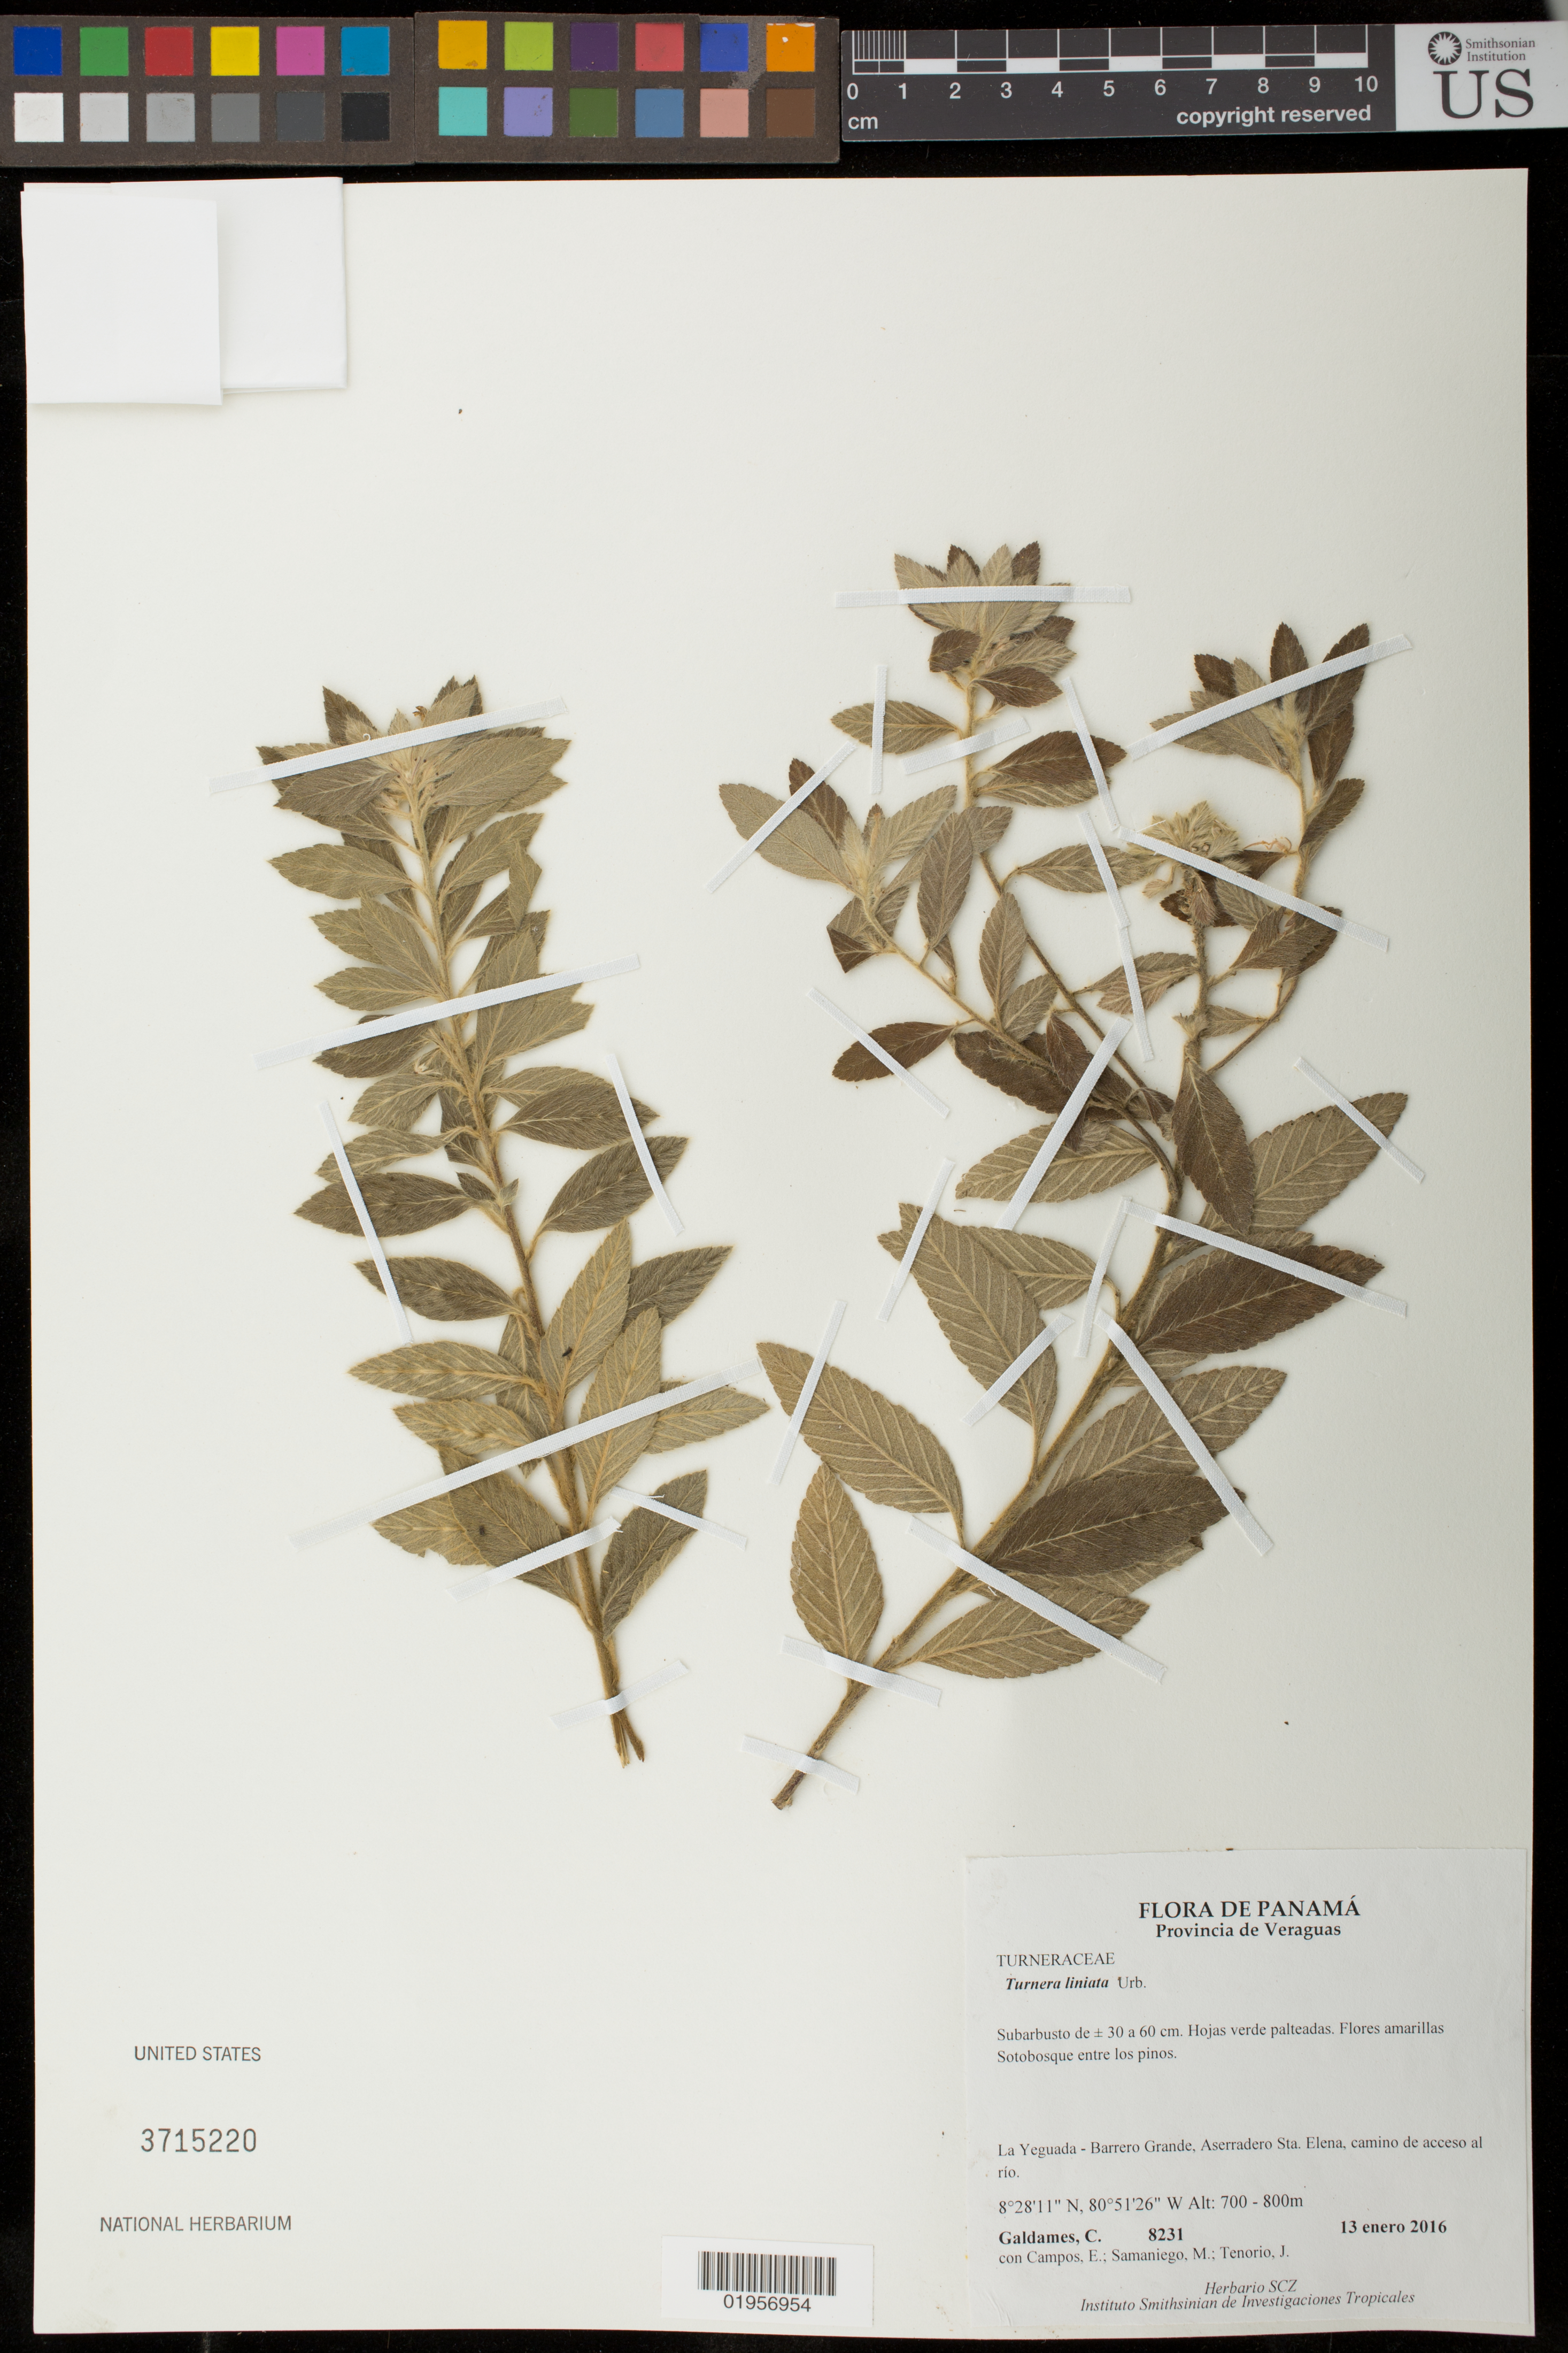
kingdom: Plantae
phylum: Tracheophyta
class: Magnoliopsida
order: Malpighiales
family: Turneraceae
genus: Turnera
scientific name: Turnera lineata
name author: Urb.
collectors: C. Galdames, E. Campos, M. Samaniego & J. Tenorio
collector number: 8231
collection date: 2016-01-13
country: Panama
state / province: Veraguas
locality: La Yeguada - Barrero Grande, Aserradero St. Elena.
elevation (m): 700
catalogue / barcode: US 3715220